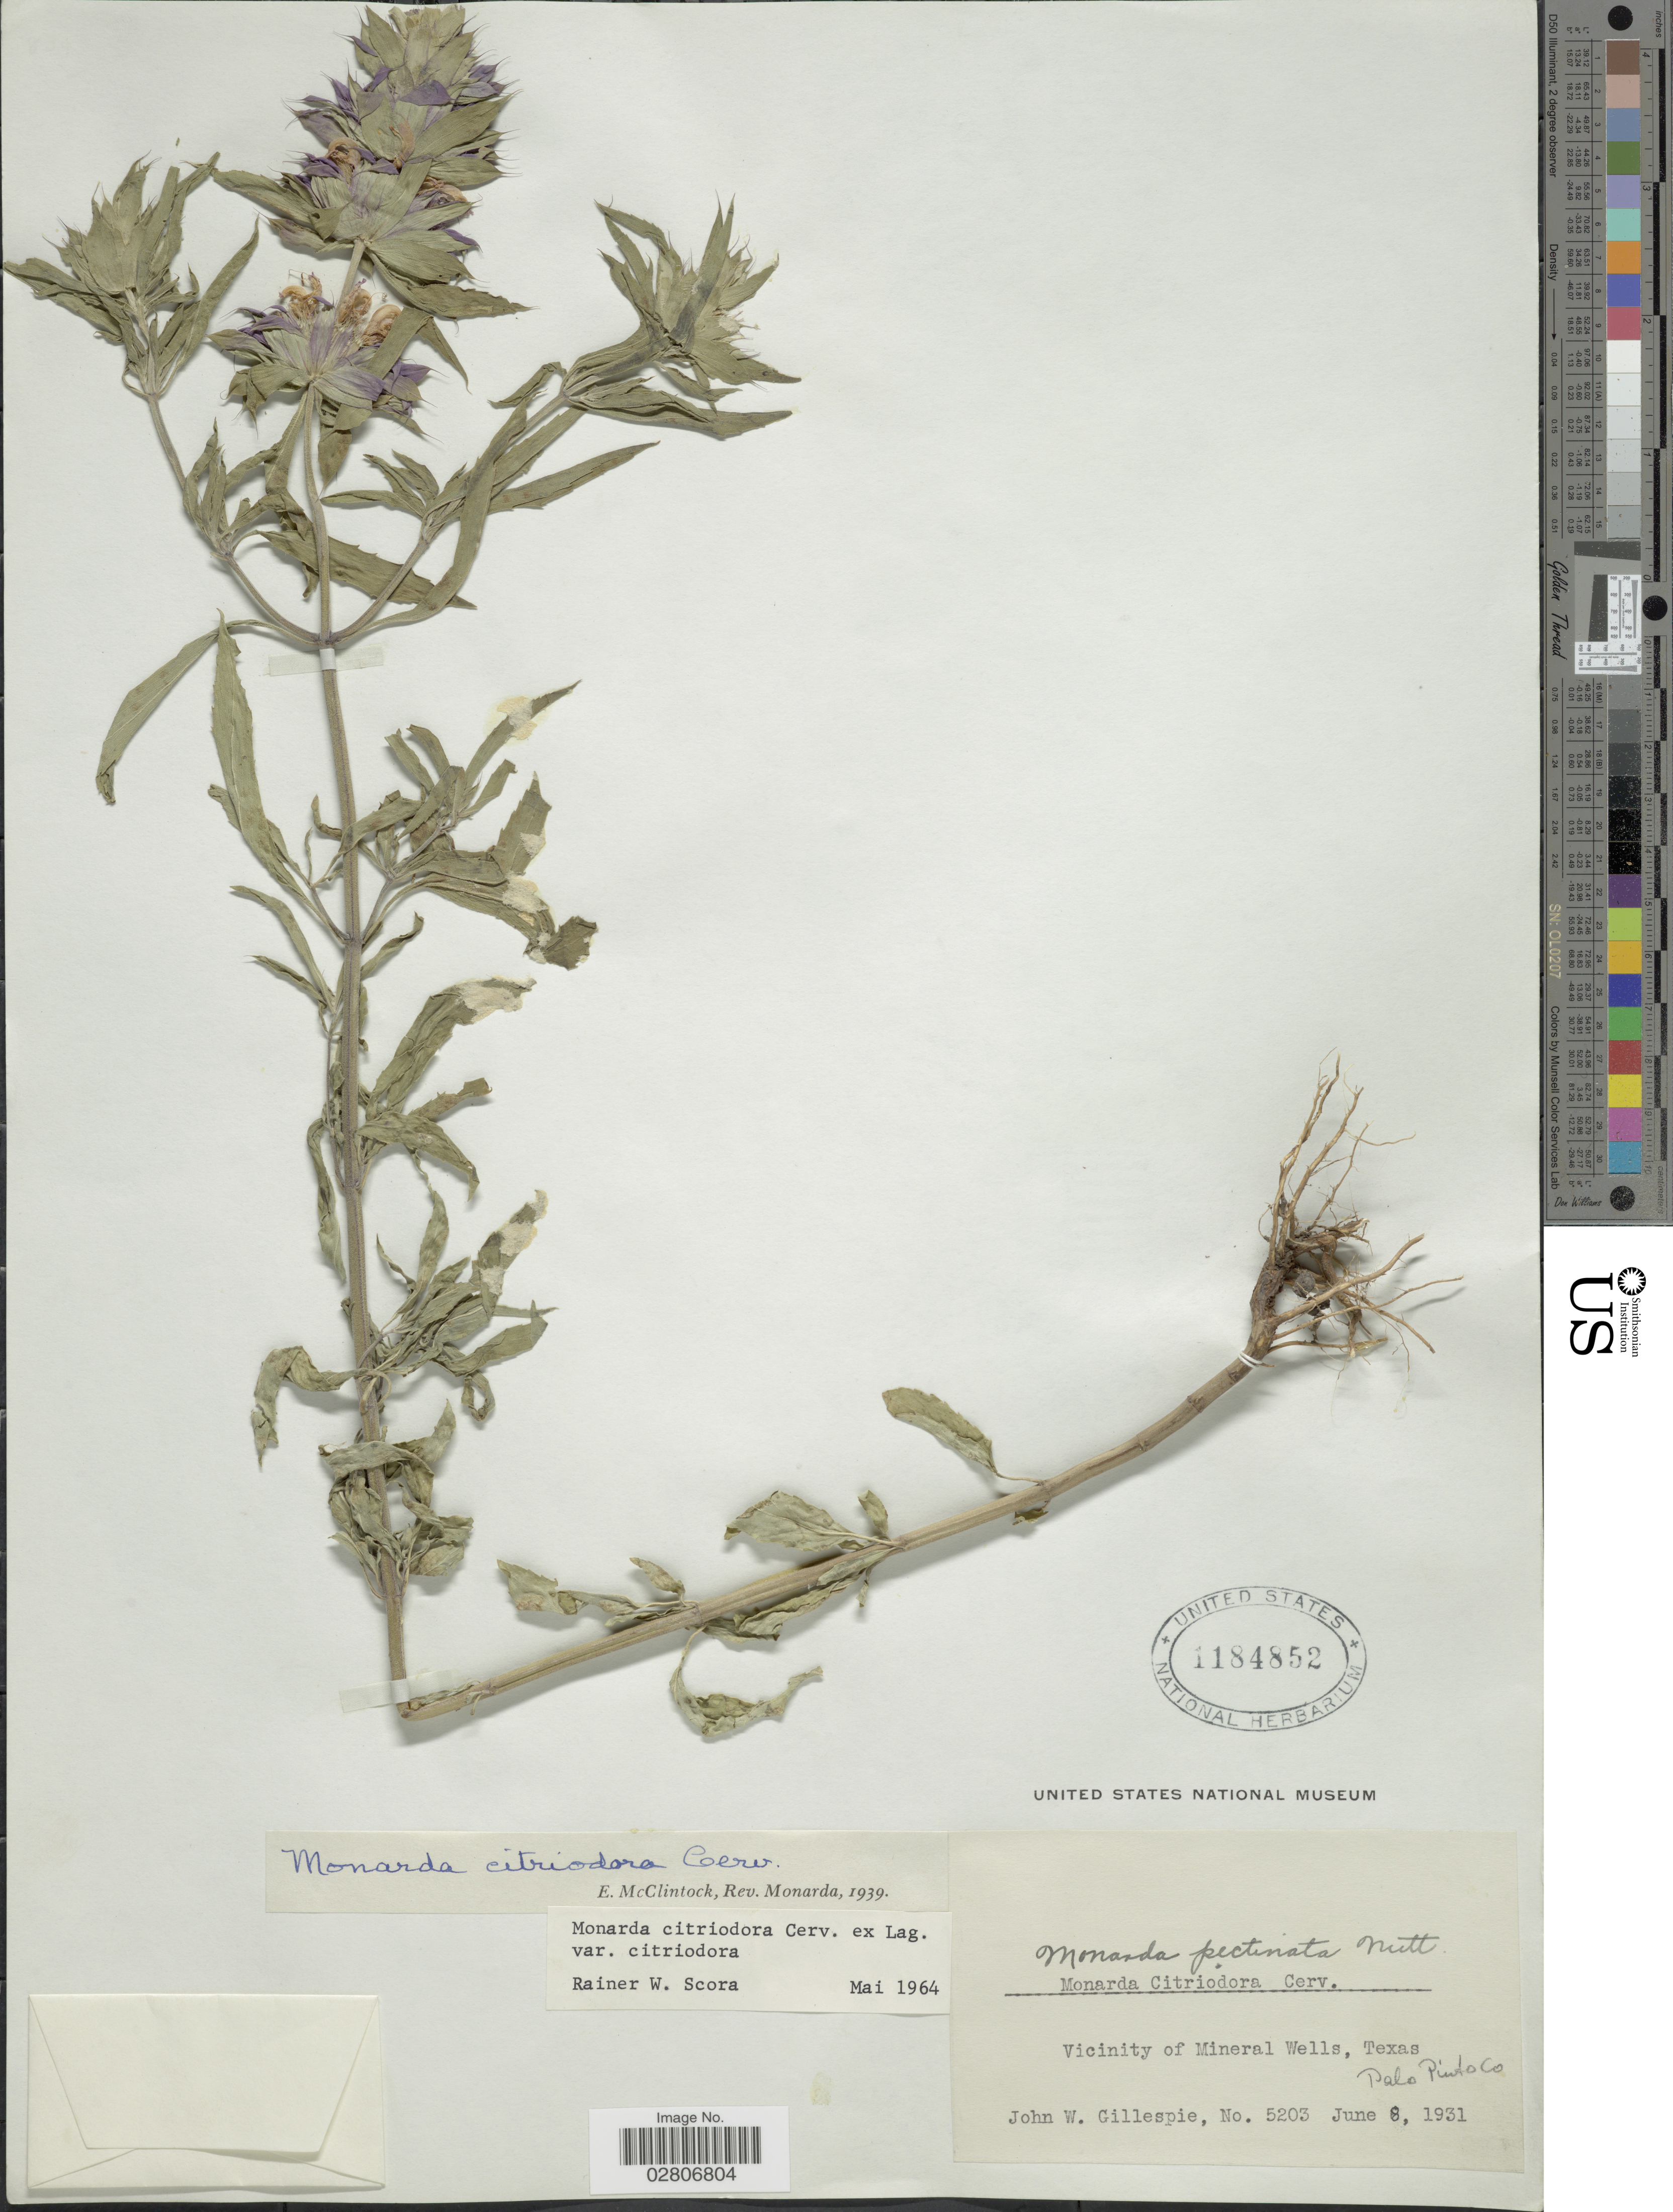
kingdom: Plantae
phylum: Tracheophyta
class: Magnoliopsida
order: Lamiales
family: Lamiaceae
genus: Monarda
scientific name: Monarda citriodora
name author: Cerv. ex Lag.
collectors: J. W. Gillespie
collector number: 5203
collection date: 1931-06-08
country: United States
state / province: Texas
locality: Vicinity of Mineral Wells. Palo Pinto Co.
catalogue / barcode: US 1184852